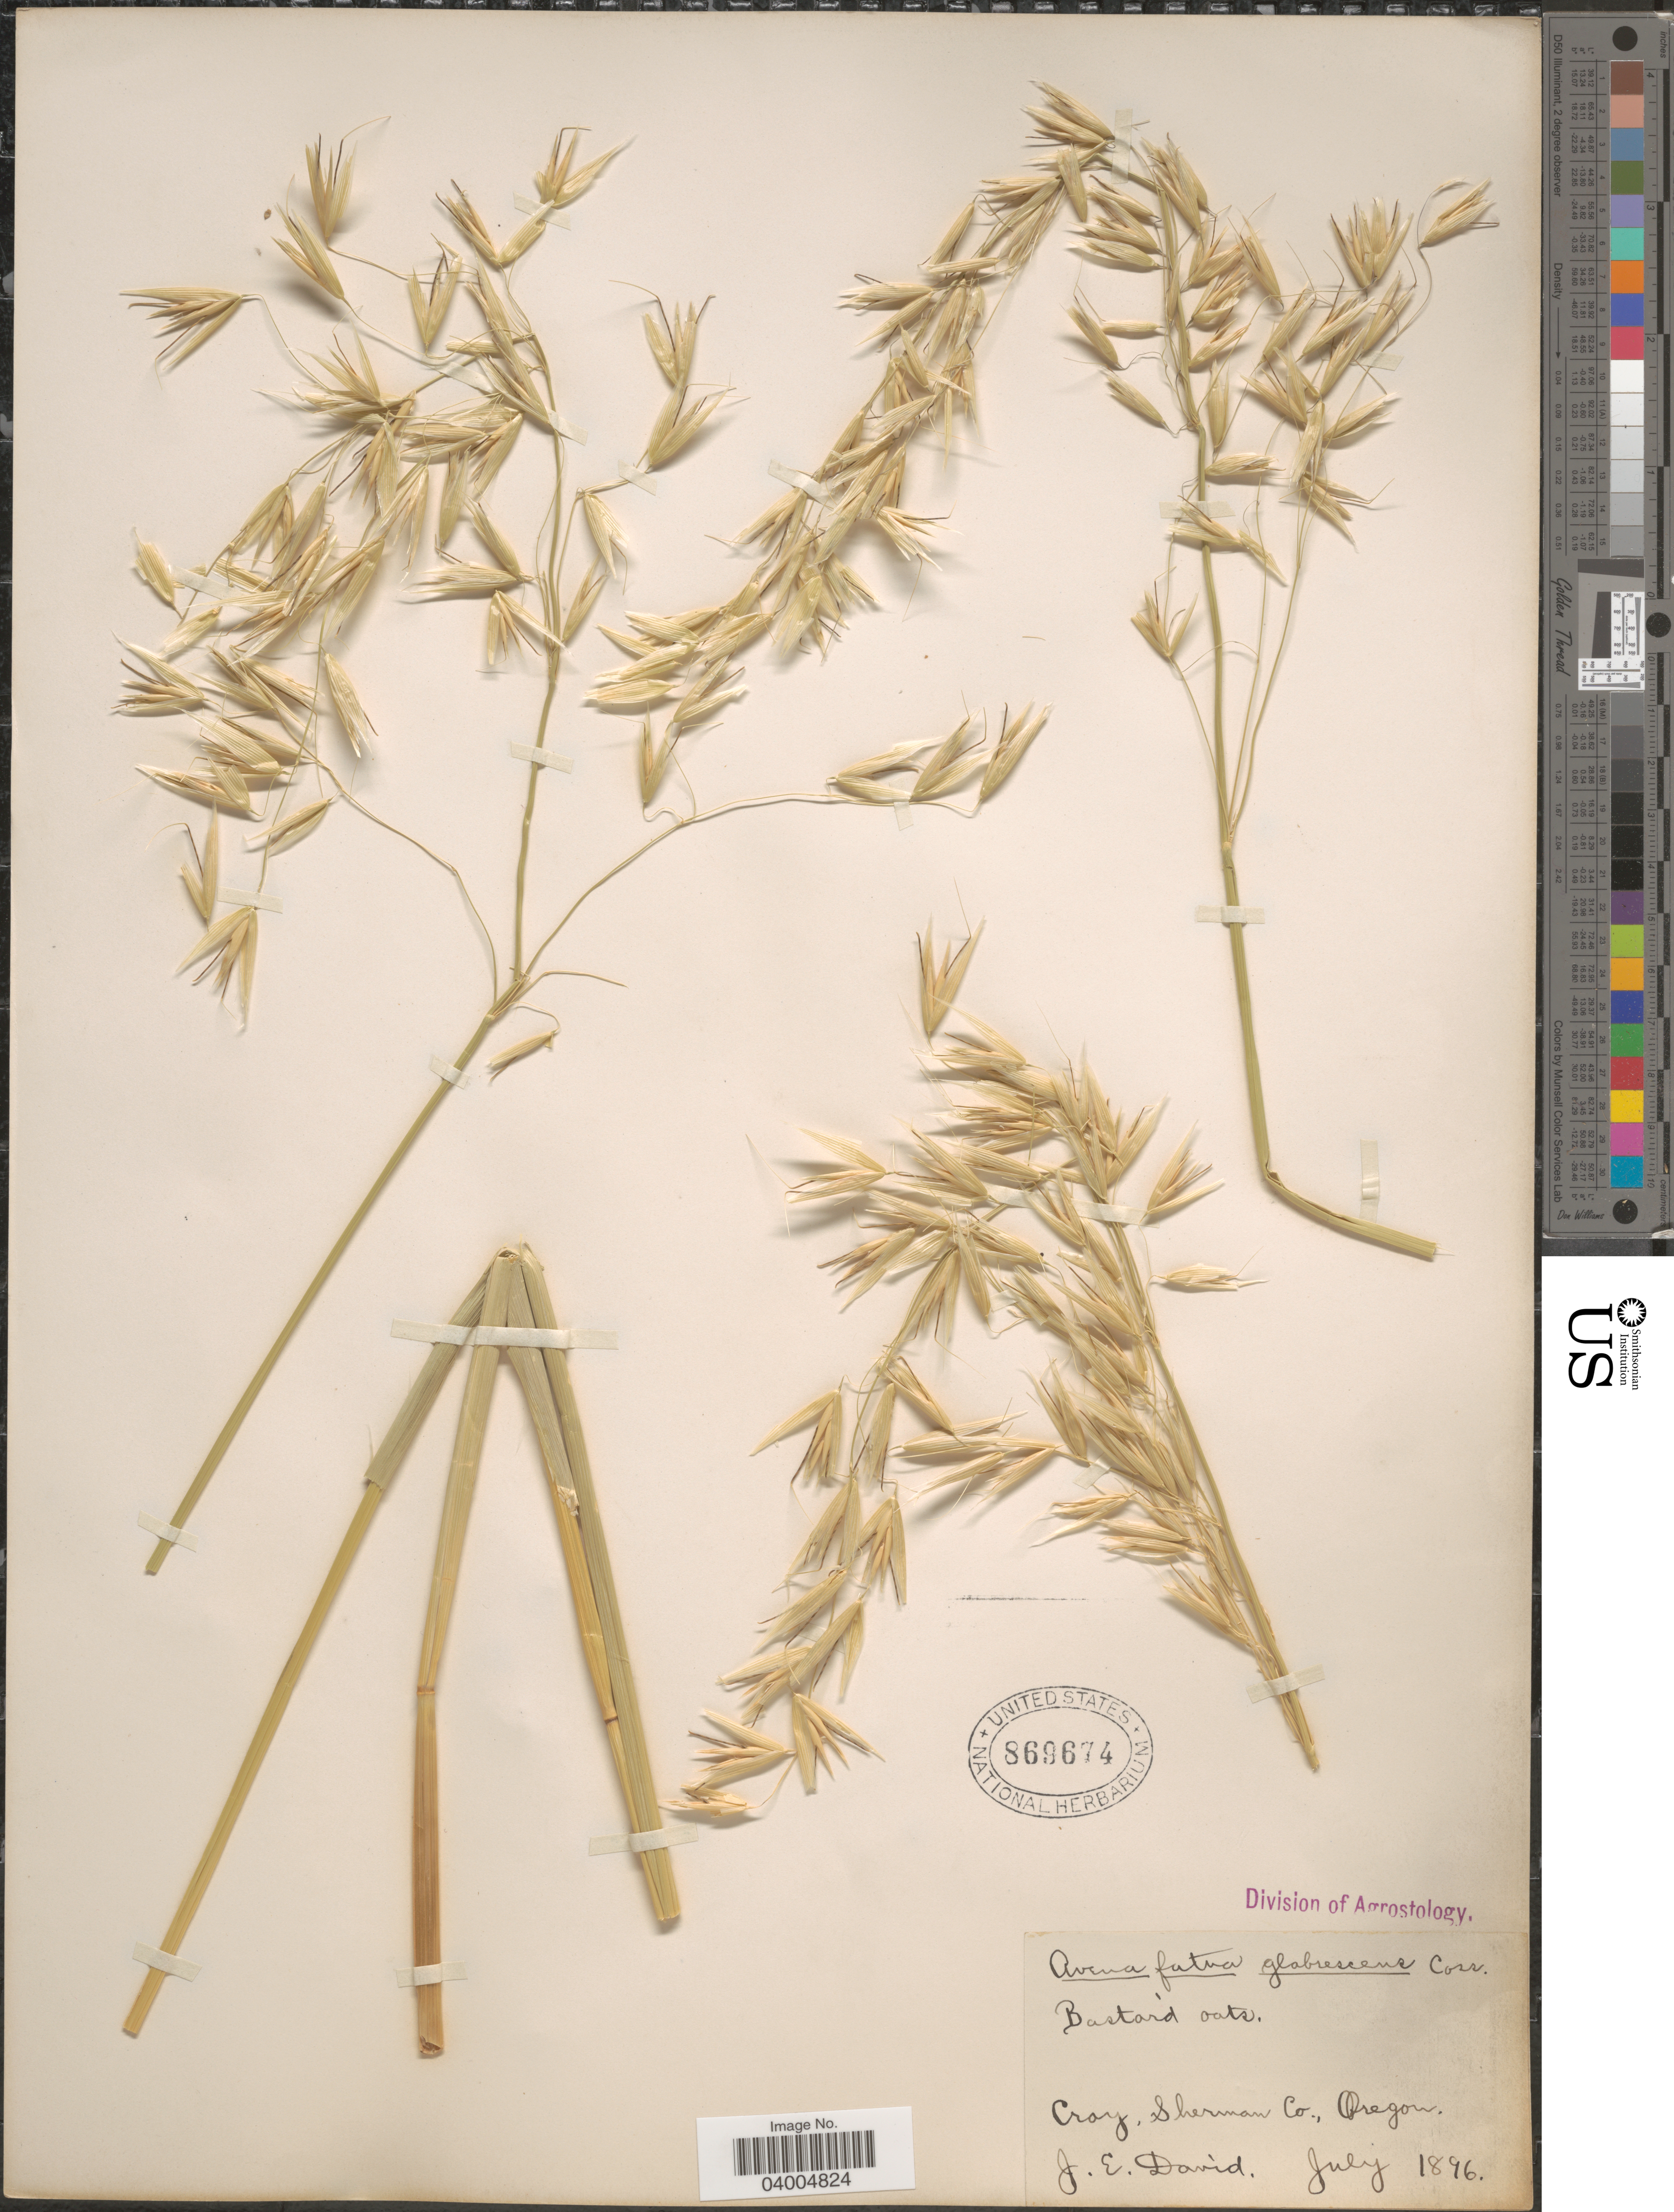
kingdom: Plantae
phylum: Tracheophyta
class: Liliopsida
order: Poales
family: Poaceae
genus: Avena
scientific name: Avena fatua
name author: L.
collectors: J. David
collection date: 1896-07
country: United States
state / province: Oregon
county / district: Sherman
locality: Croy, Sherman Co.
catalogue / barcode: US 869674